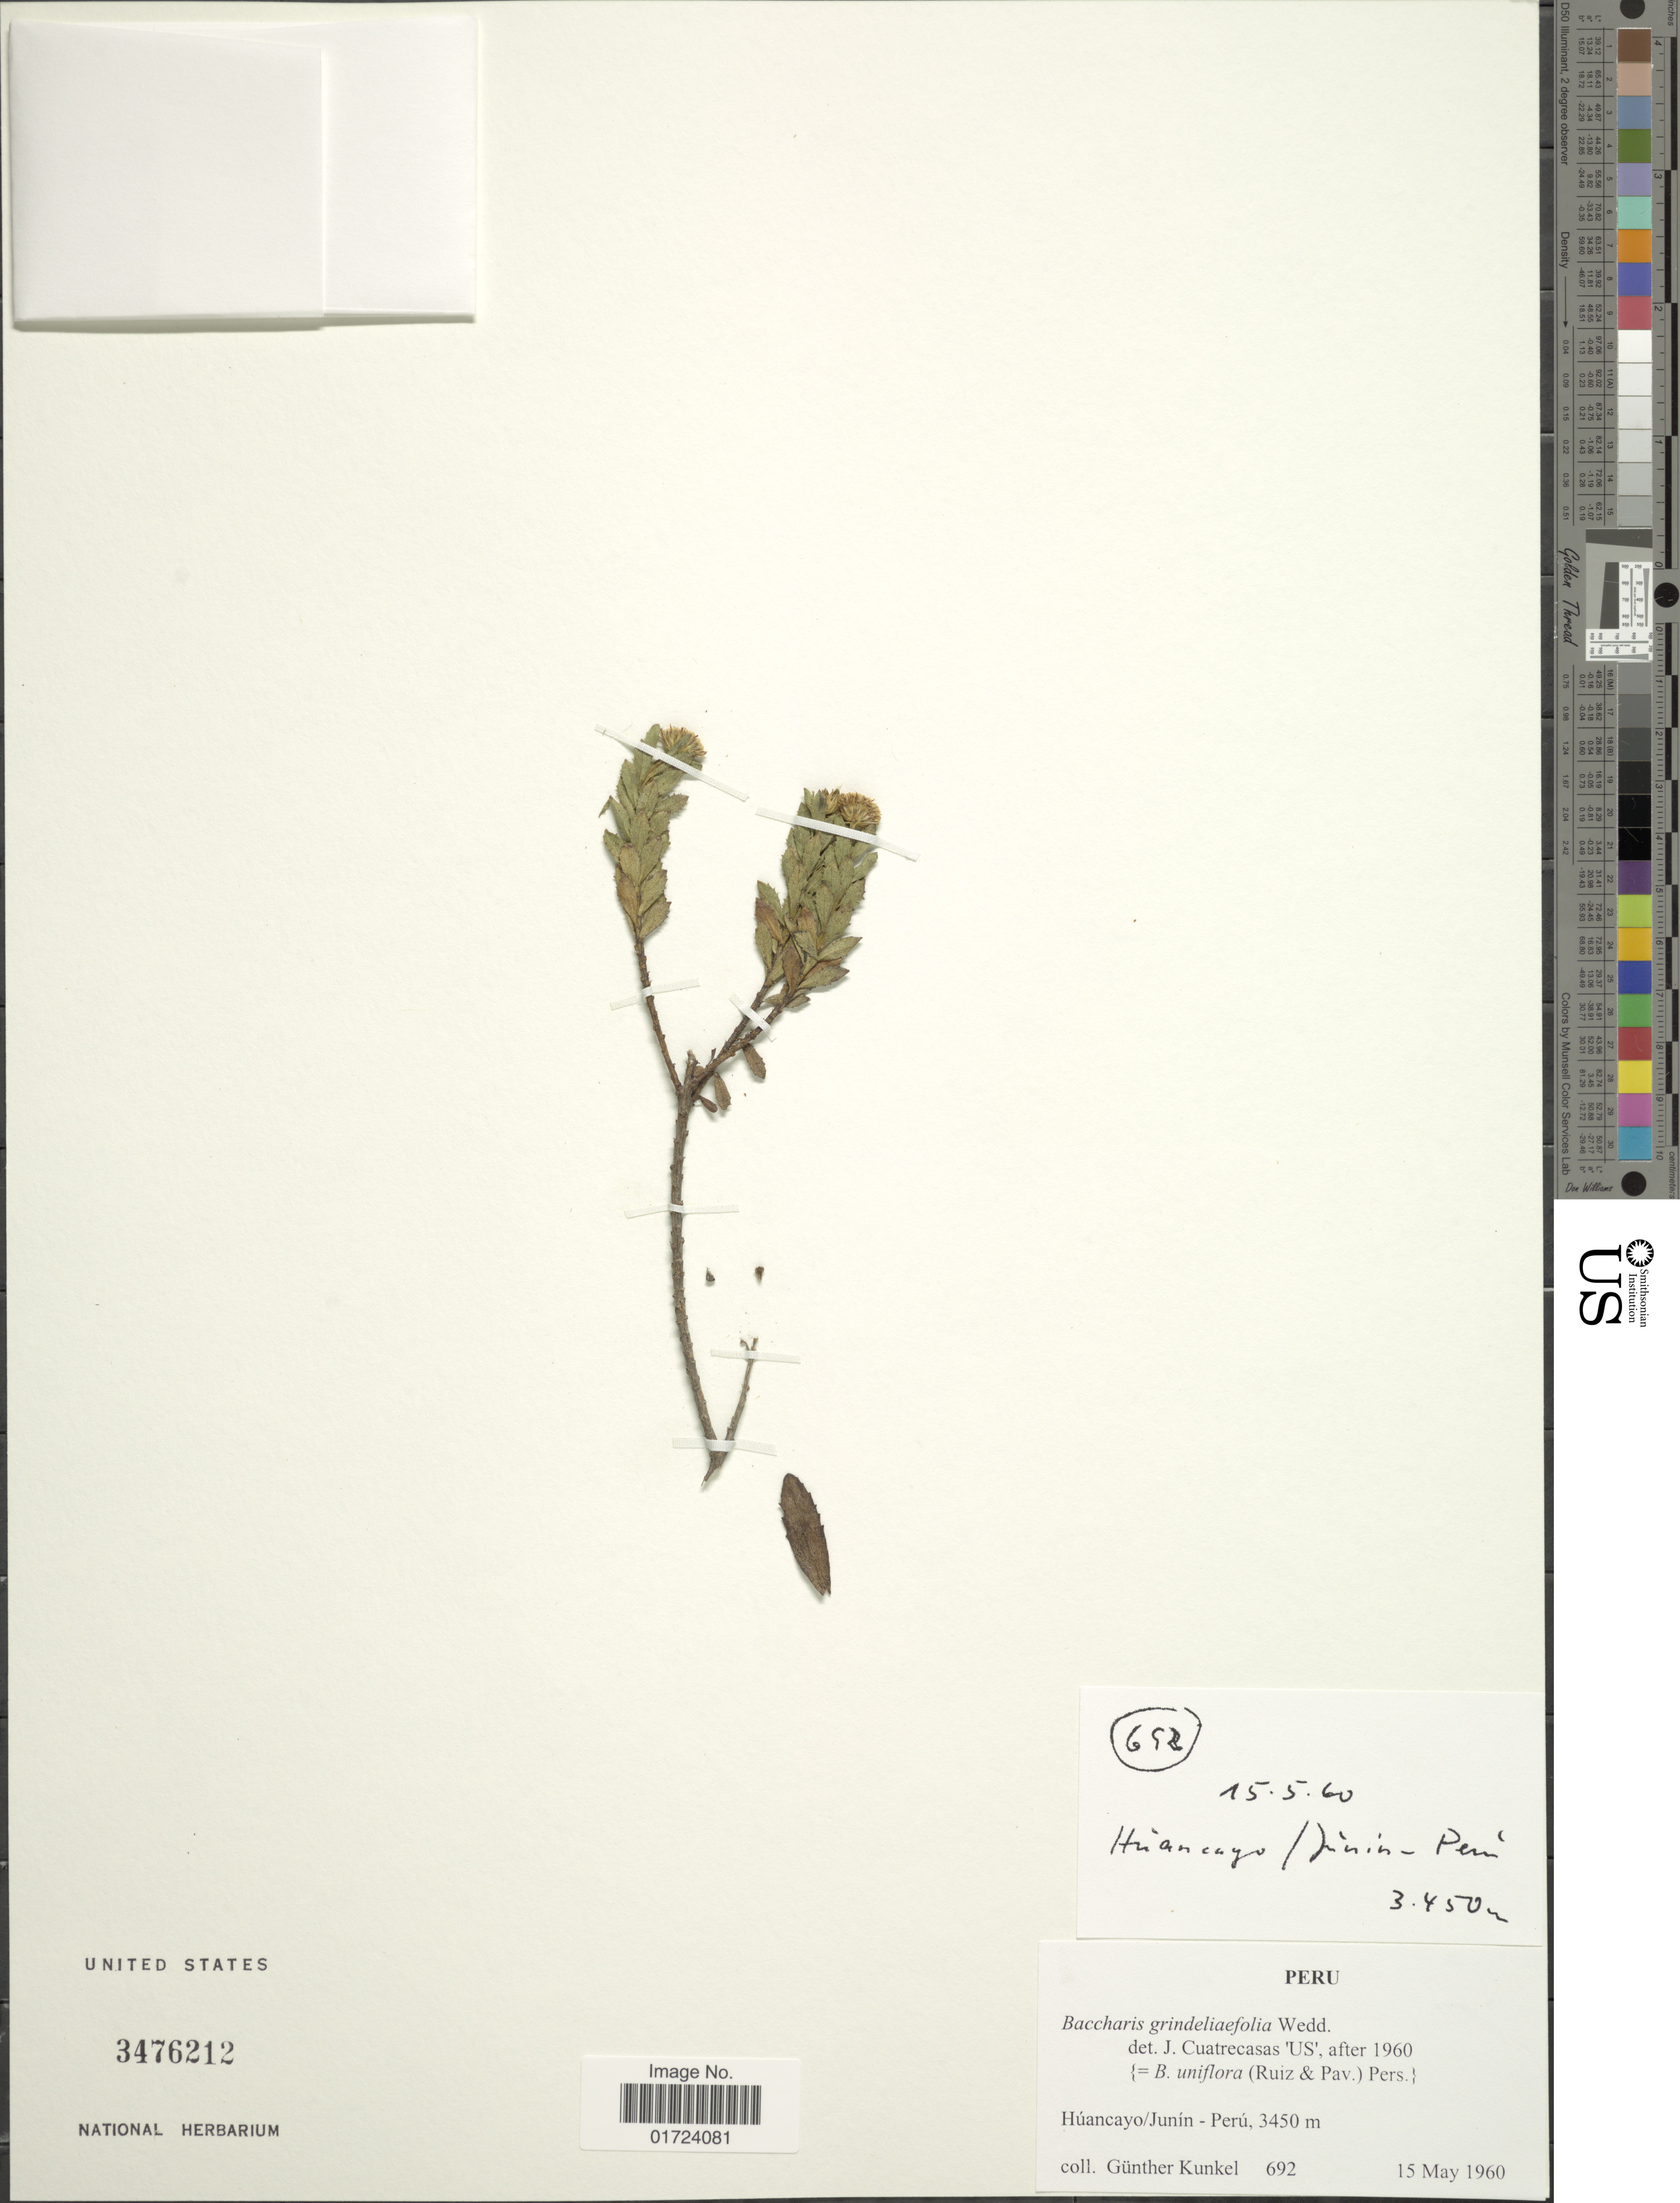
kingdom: Plantae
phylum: Tracheophyta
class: Magnoliopsida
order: Asterales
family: Asteraceae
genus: Baccharis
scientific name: Baccharis uniflora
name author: Pers.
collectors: G. Kunkel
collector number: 692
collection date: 1960-05-15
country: Peru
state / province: Junín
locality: Huancayo/Junin - Peru.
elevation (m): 3450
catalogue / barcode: US 3476212